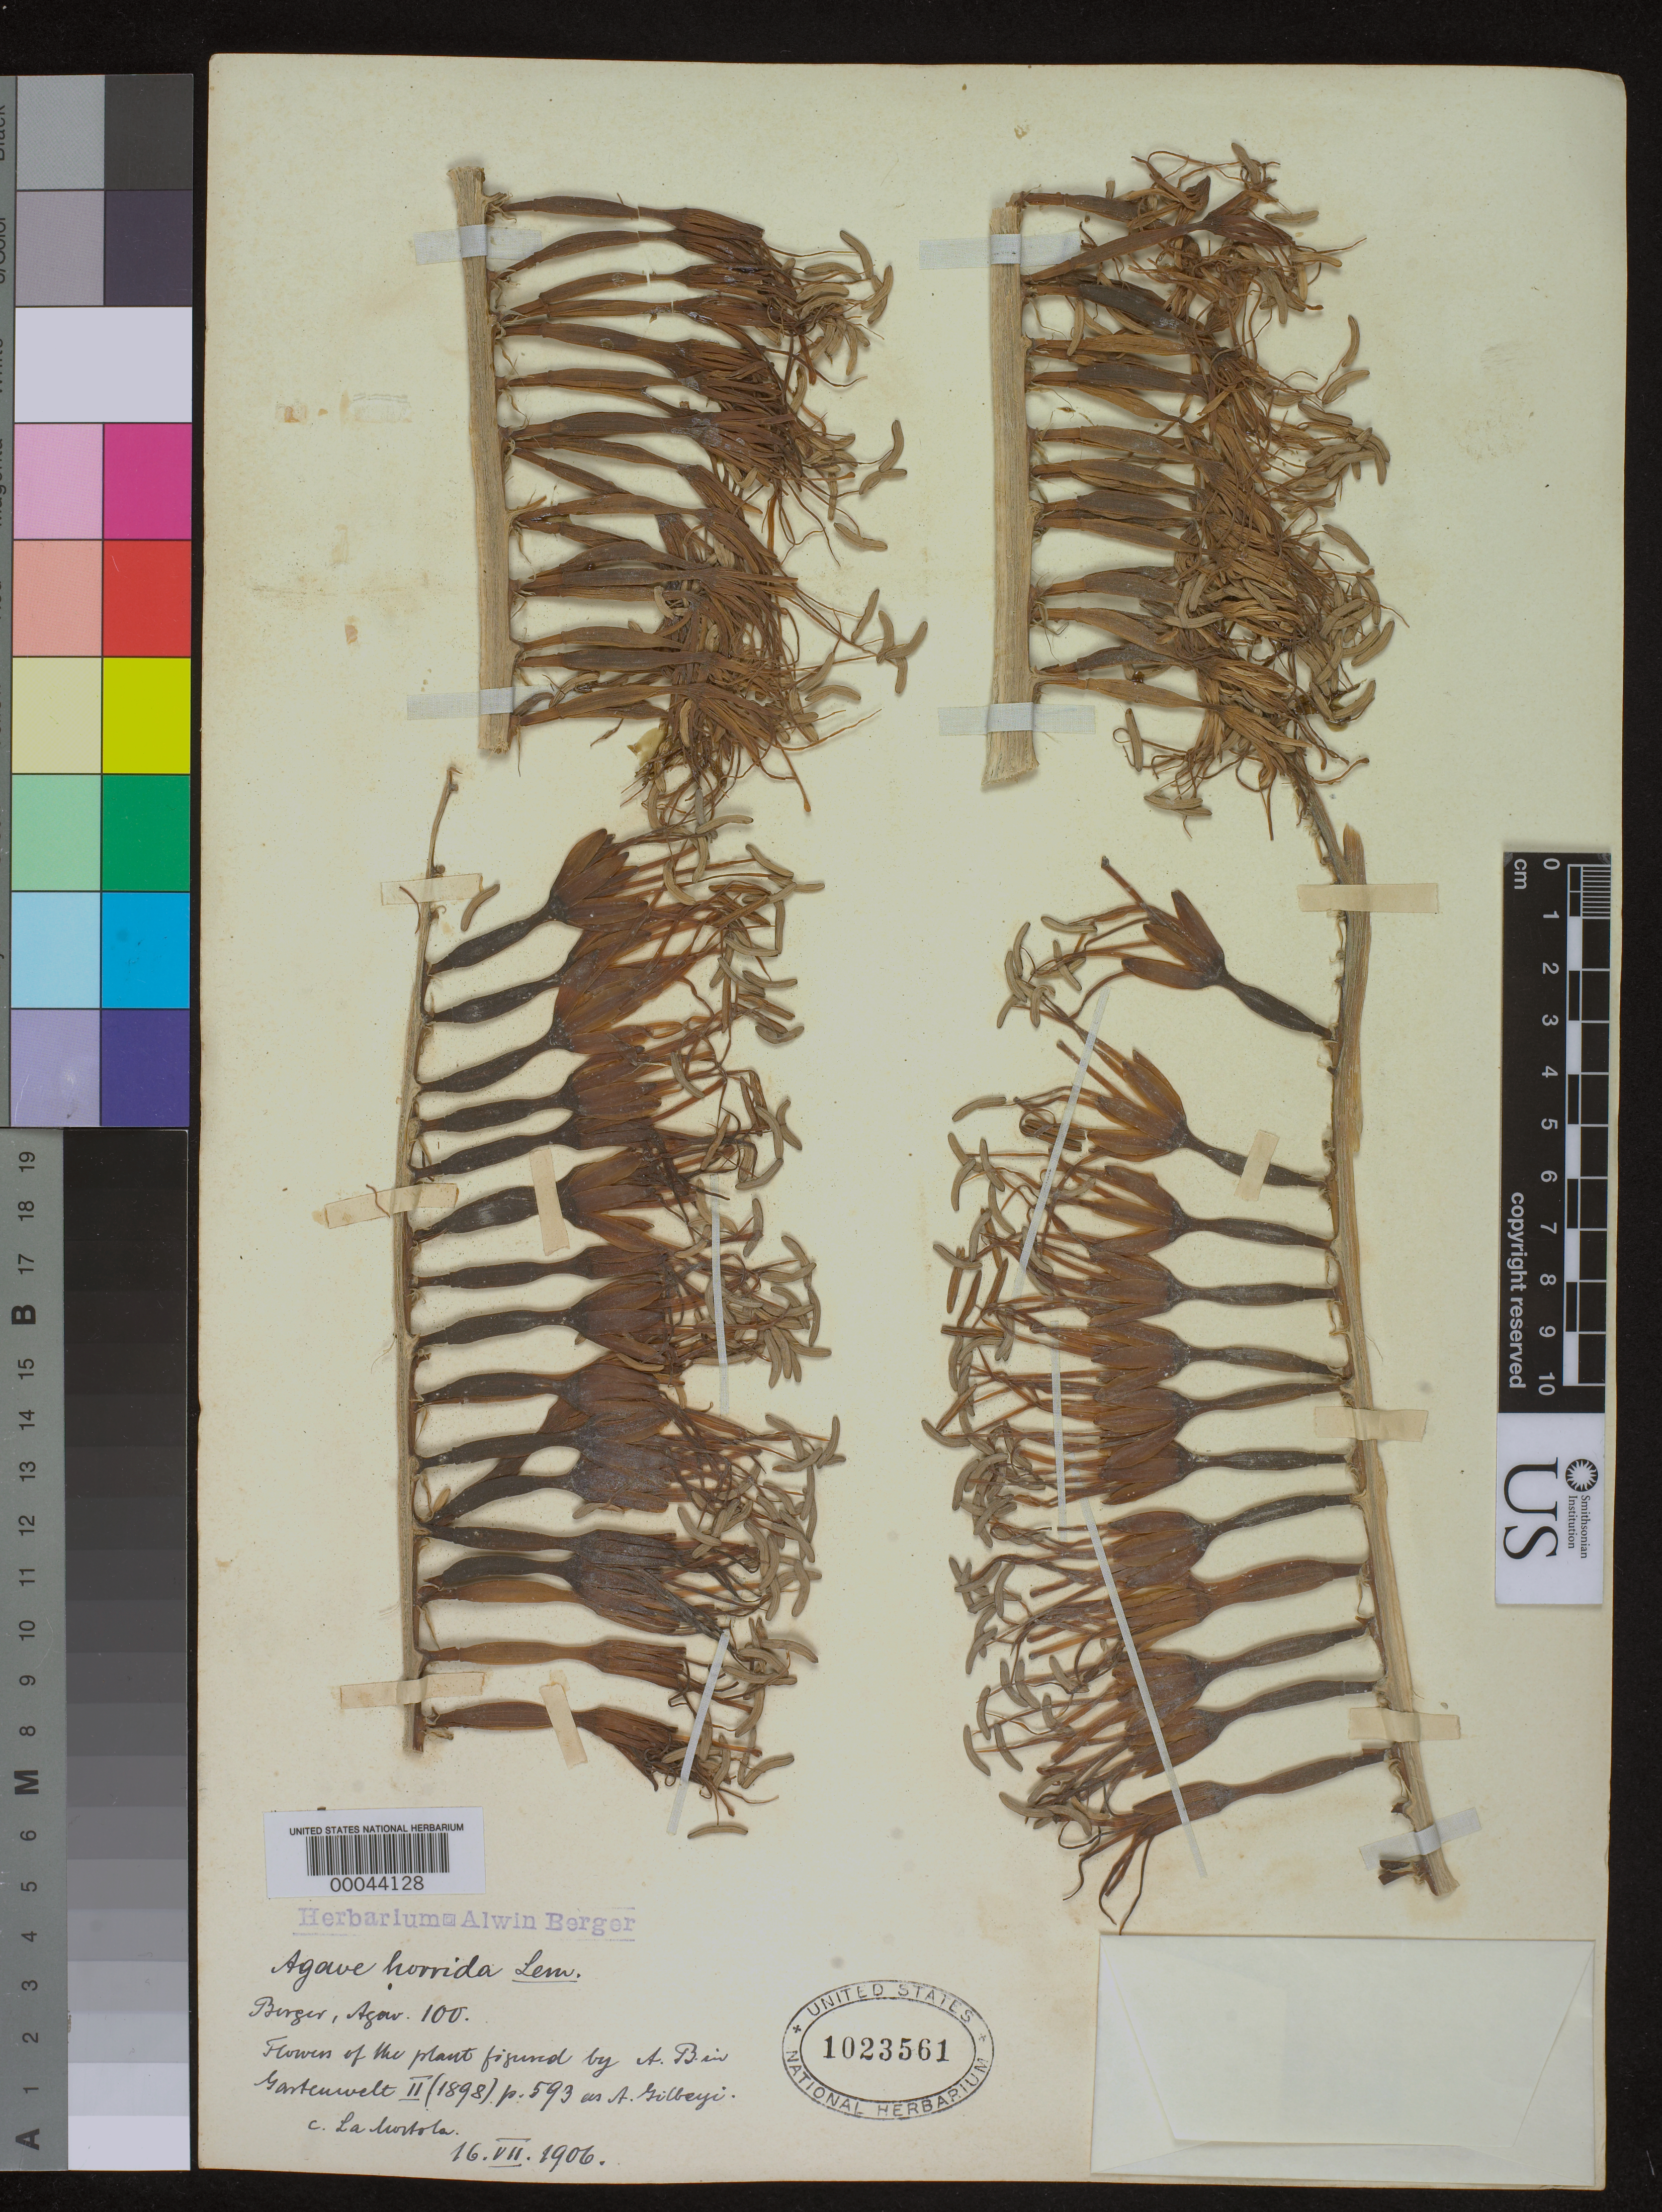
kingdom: Plantae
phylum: Tracheophyta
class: Liliopsida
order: Asparagales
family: Asparagaceae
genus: Agave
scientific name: Agave horrida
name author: Lem. ex Jacobi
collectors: ex herb. A. Berger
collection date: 1909-06-02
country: Mexico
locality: Cultivated at La Mortola, Italy.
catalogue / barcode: US 1023561